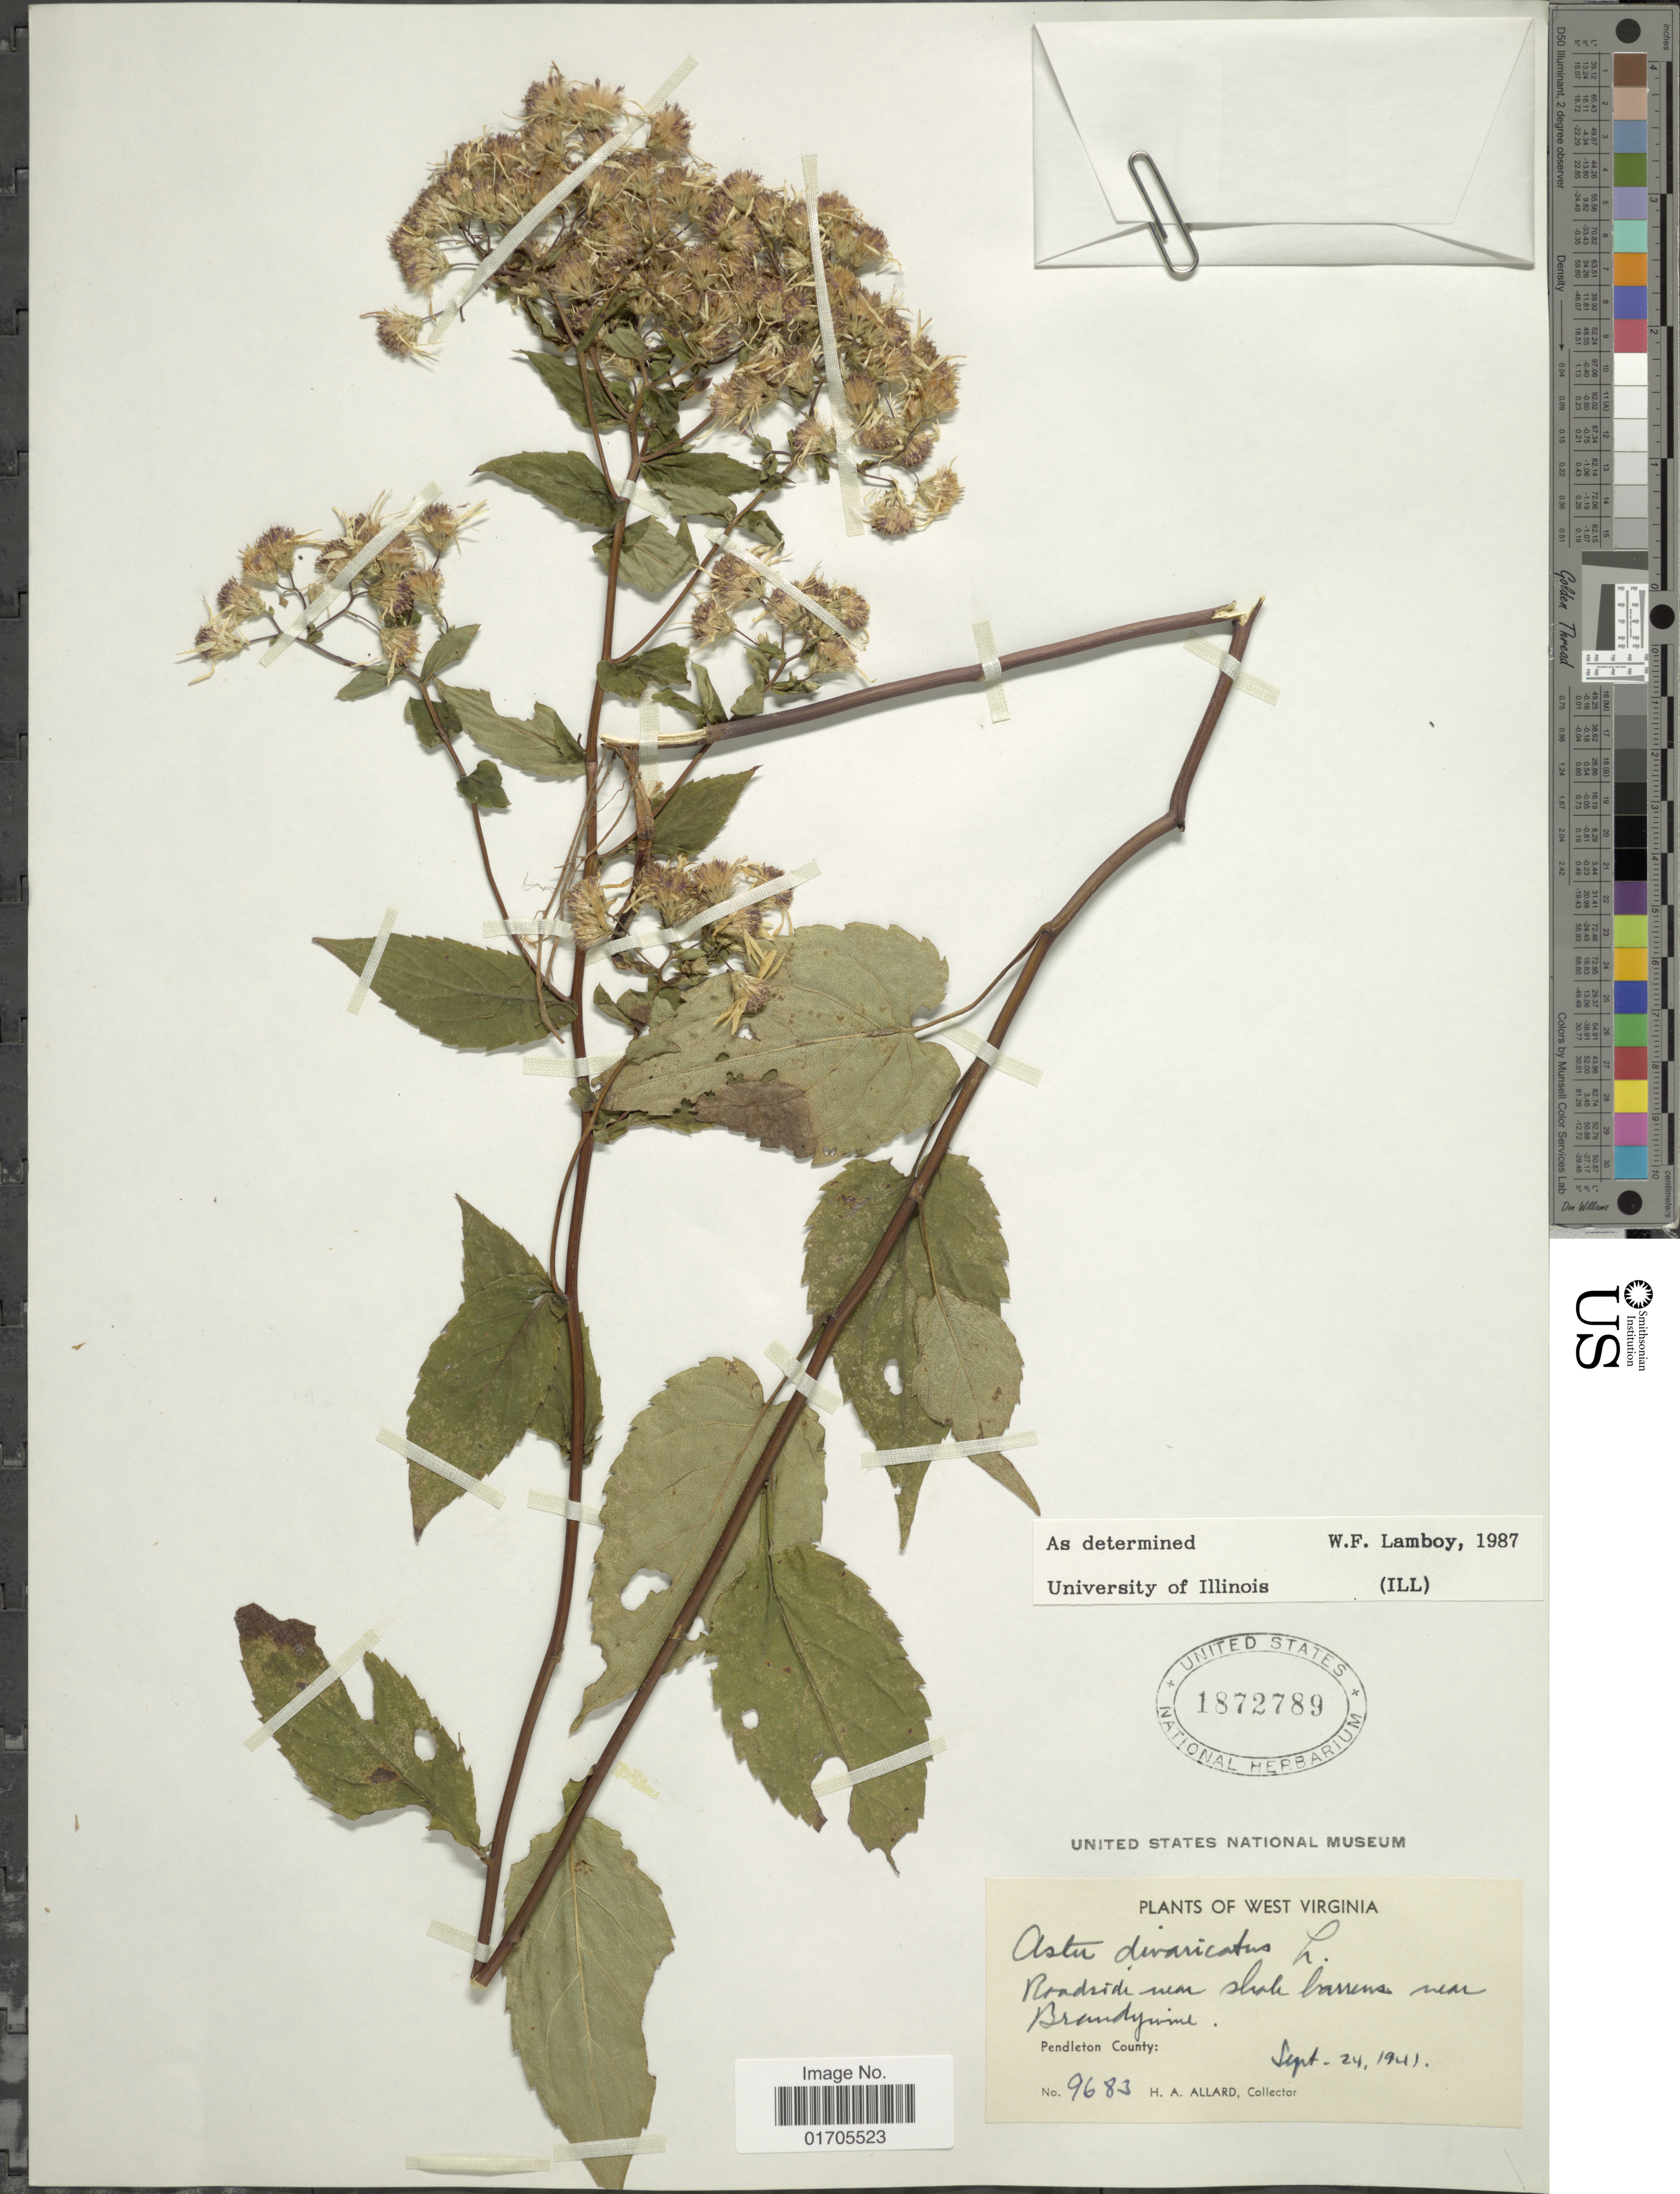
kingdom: Plantae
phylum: Tracheophyta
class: Magnoliopsida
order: Asterales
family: Asteraceae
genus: Eurybia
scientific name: Eurybia divaricata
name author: (L.) G.L. Nesom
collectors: H. A. Allard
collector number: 9683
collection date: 1941-09-24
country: United States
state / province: West Virginia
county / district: Pendleton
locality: West Virginia. Roadside near shale barrens near Brandywine.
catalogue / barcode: US 1872789